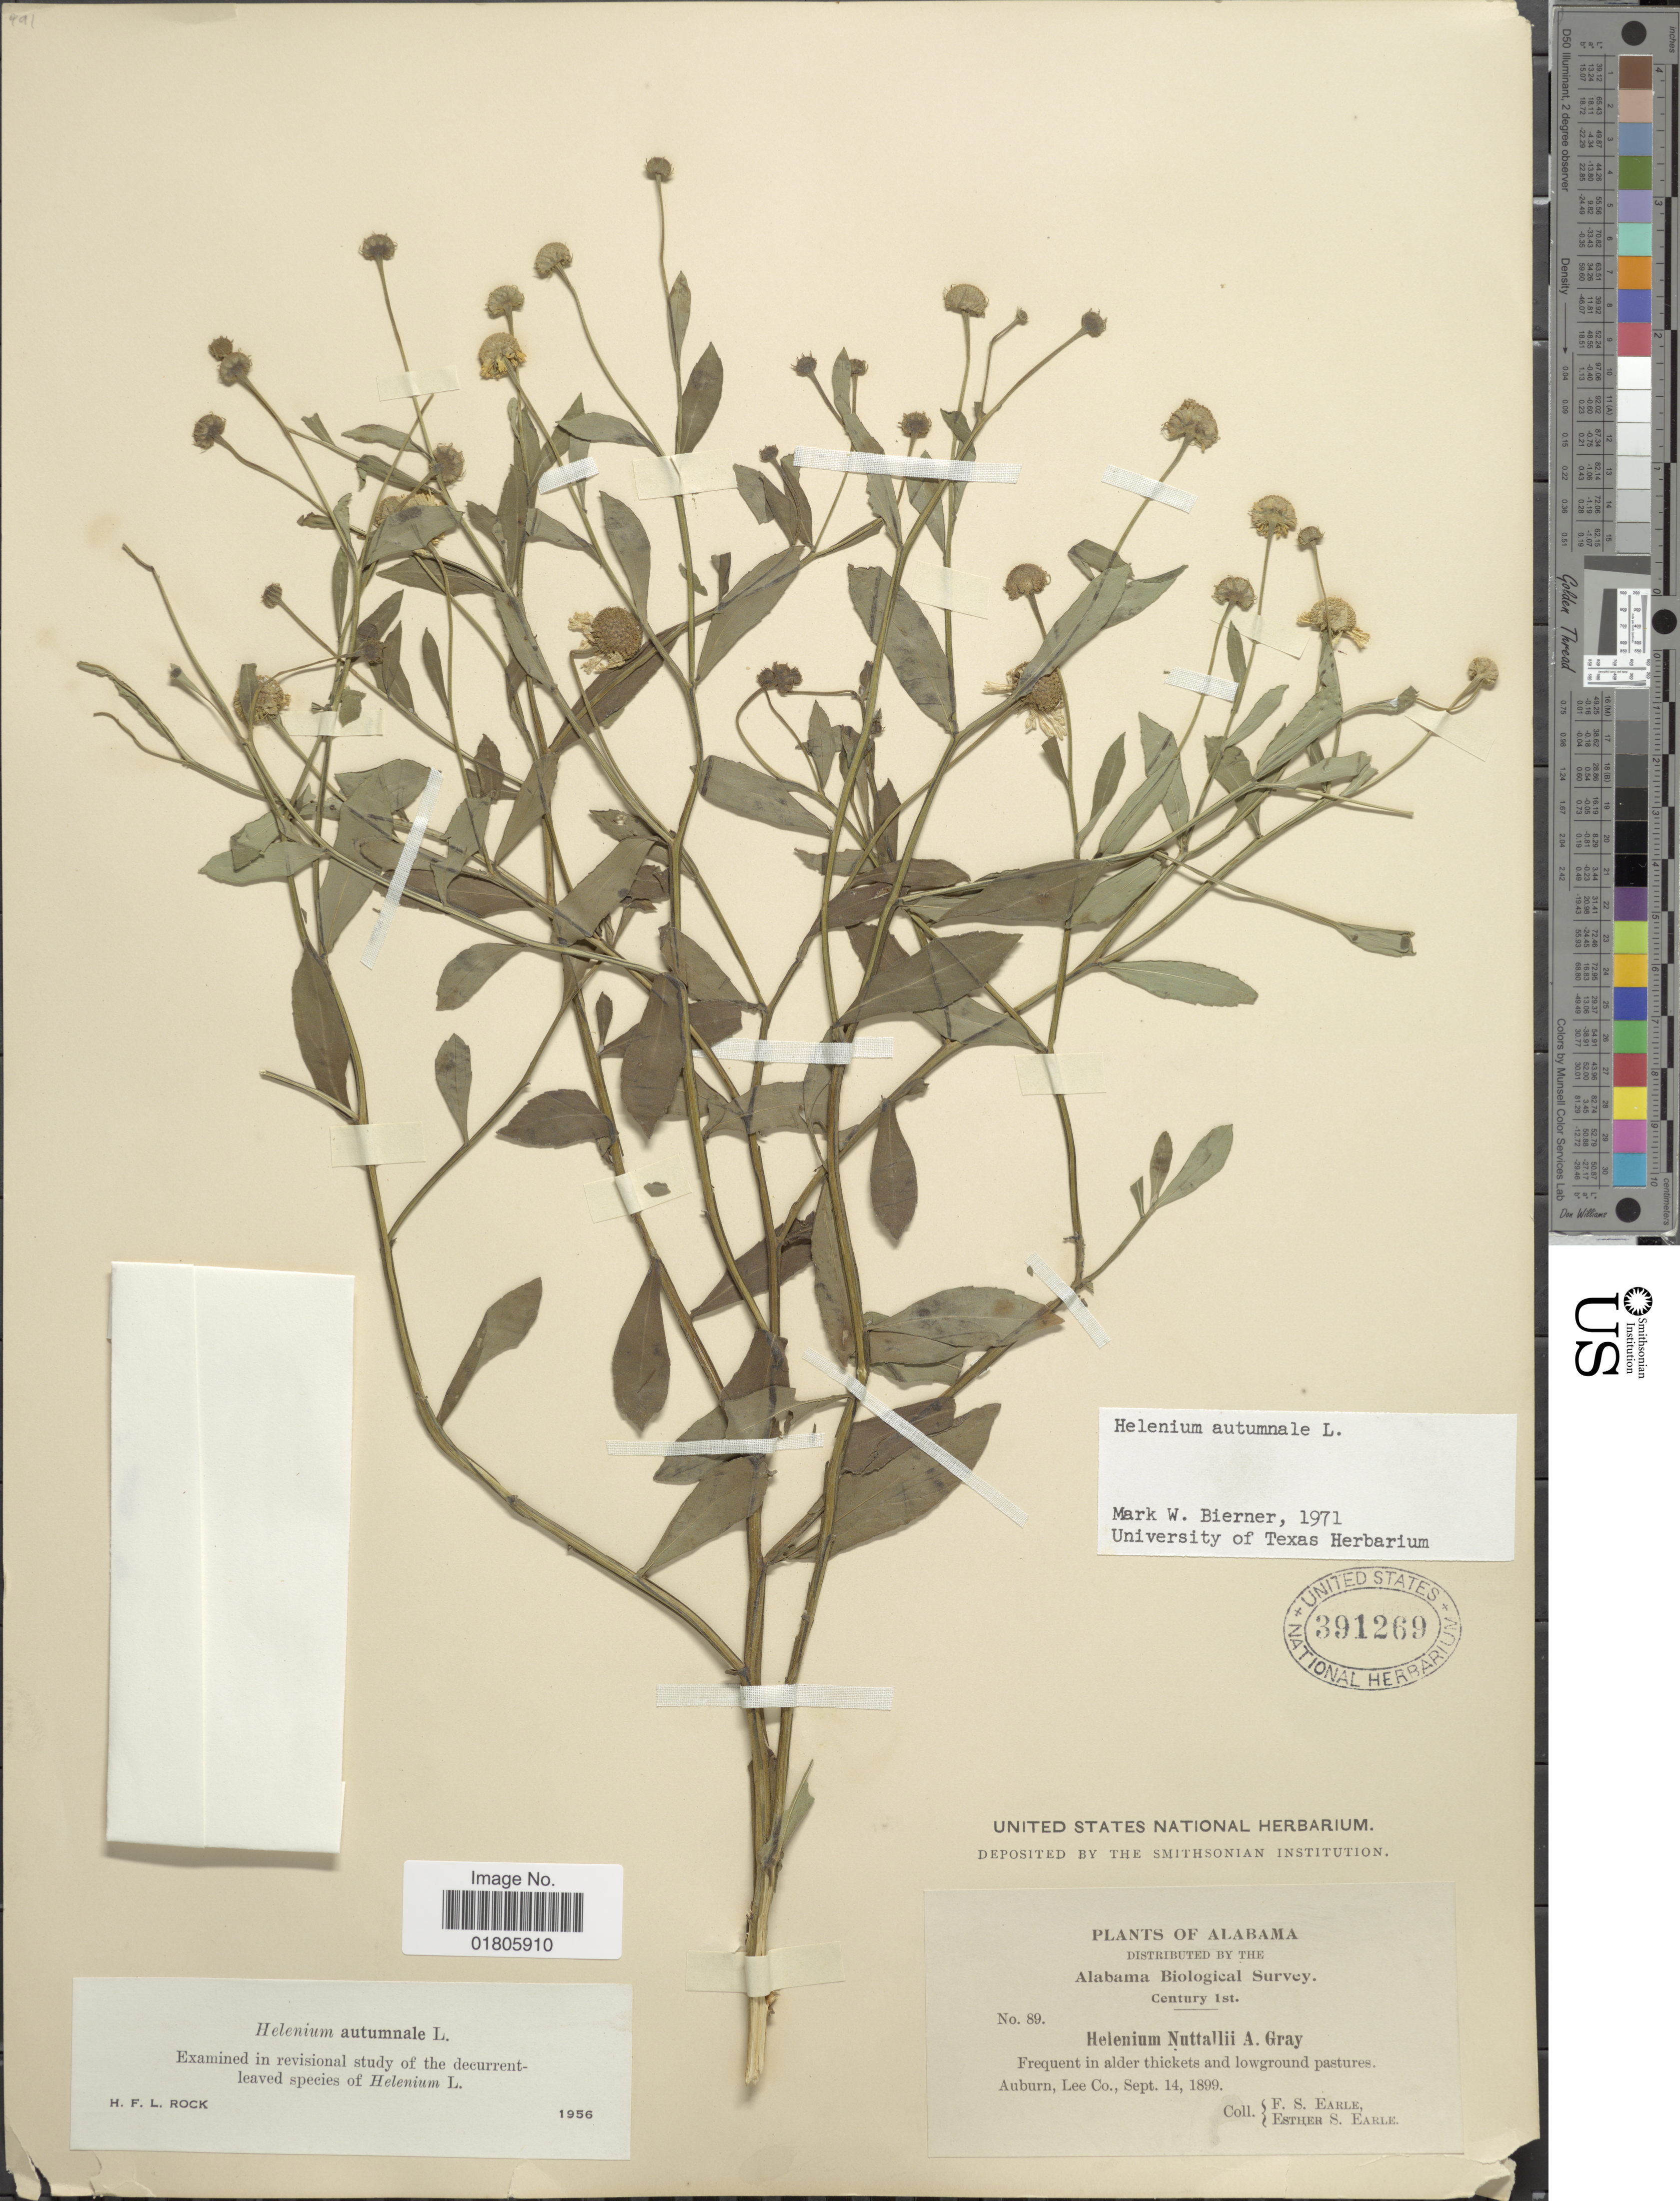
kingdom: Plantae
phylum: Tracheophyta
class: Magnoliopsida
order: Asterales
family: Asteraceae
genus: Helenium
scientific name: Helenium autumnale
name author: L.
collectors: F. S. Earle & E. S. Earle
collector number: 89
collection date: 1899-09-14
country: United States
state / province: Alabama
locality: Alabama, Auburn, Lee Co.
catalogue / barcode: US 391269